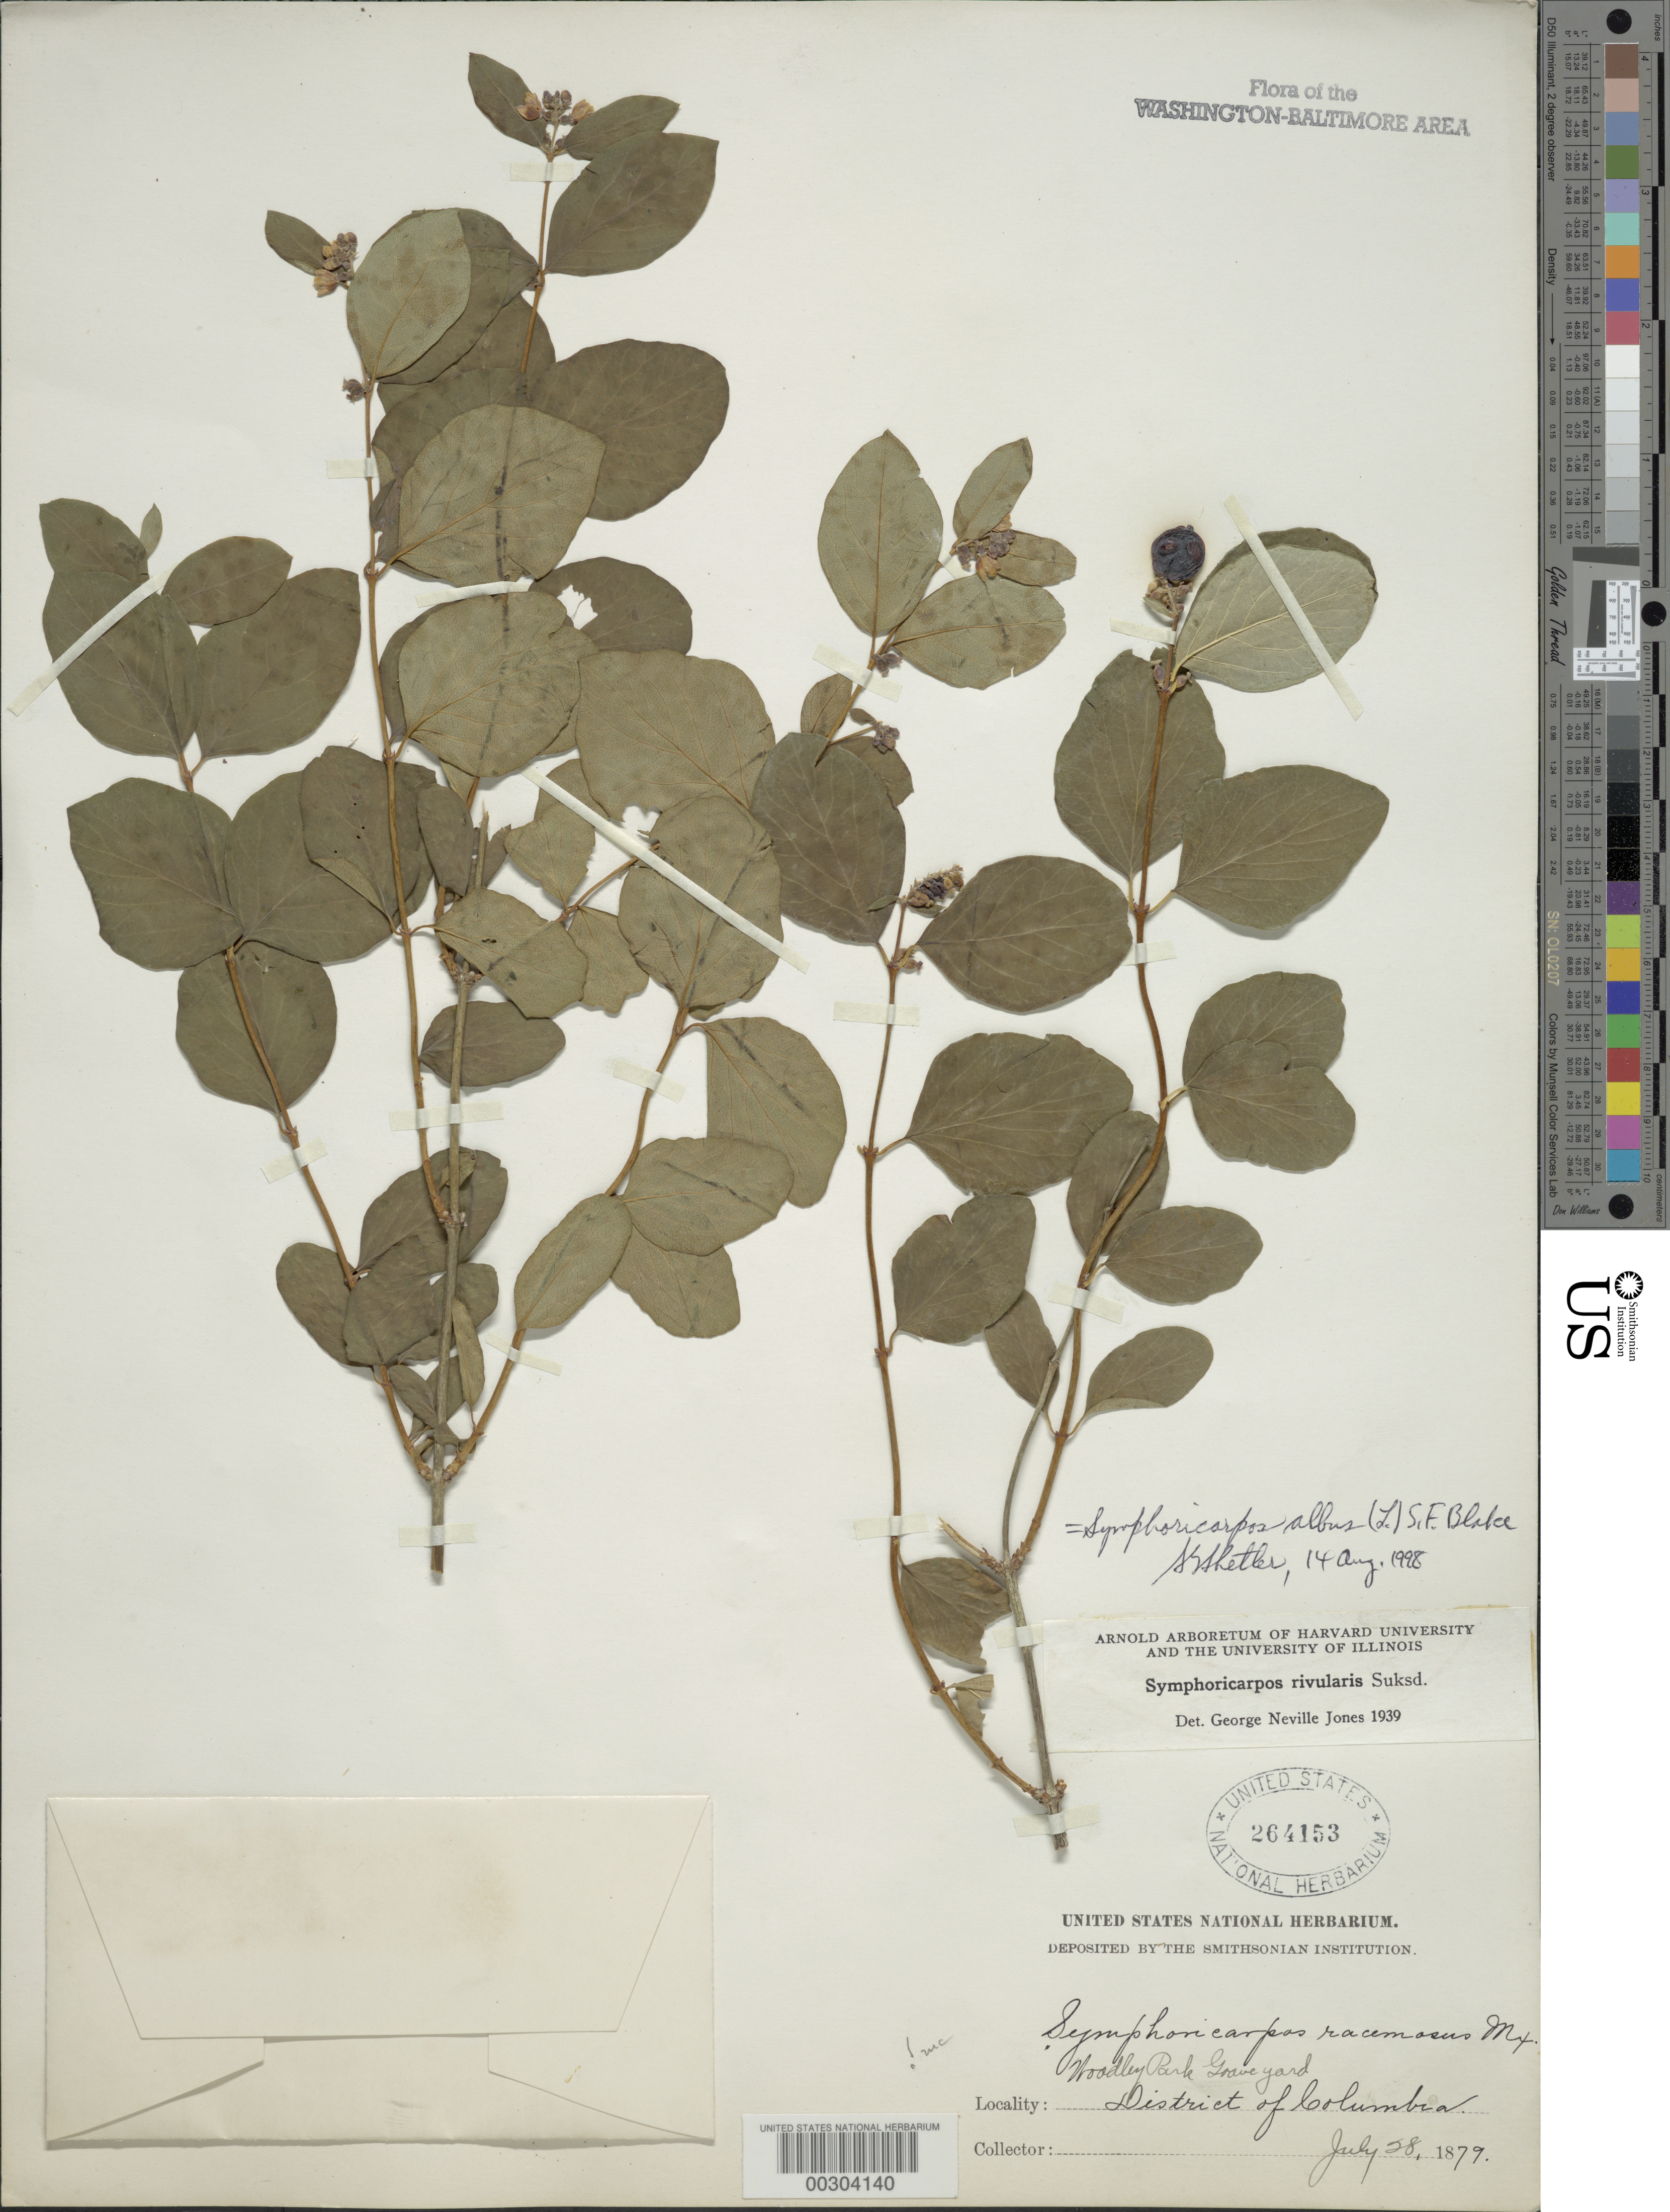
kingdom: Plantae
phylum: Tracheophyta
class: Magnoliopsida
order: Dipsacales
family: Caprifoliaceae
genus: Symphoricarpos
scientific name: Symphoricarpos albus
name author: (L.) S.F. Blake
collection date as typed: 28 Jul 1879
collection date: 1879-07-28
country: United States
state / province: District of Columbia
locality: Woodley Park Grave Yard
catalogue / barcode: US 264153